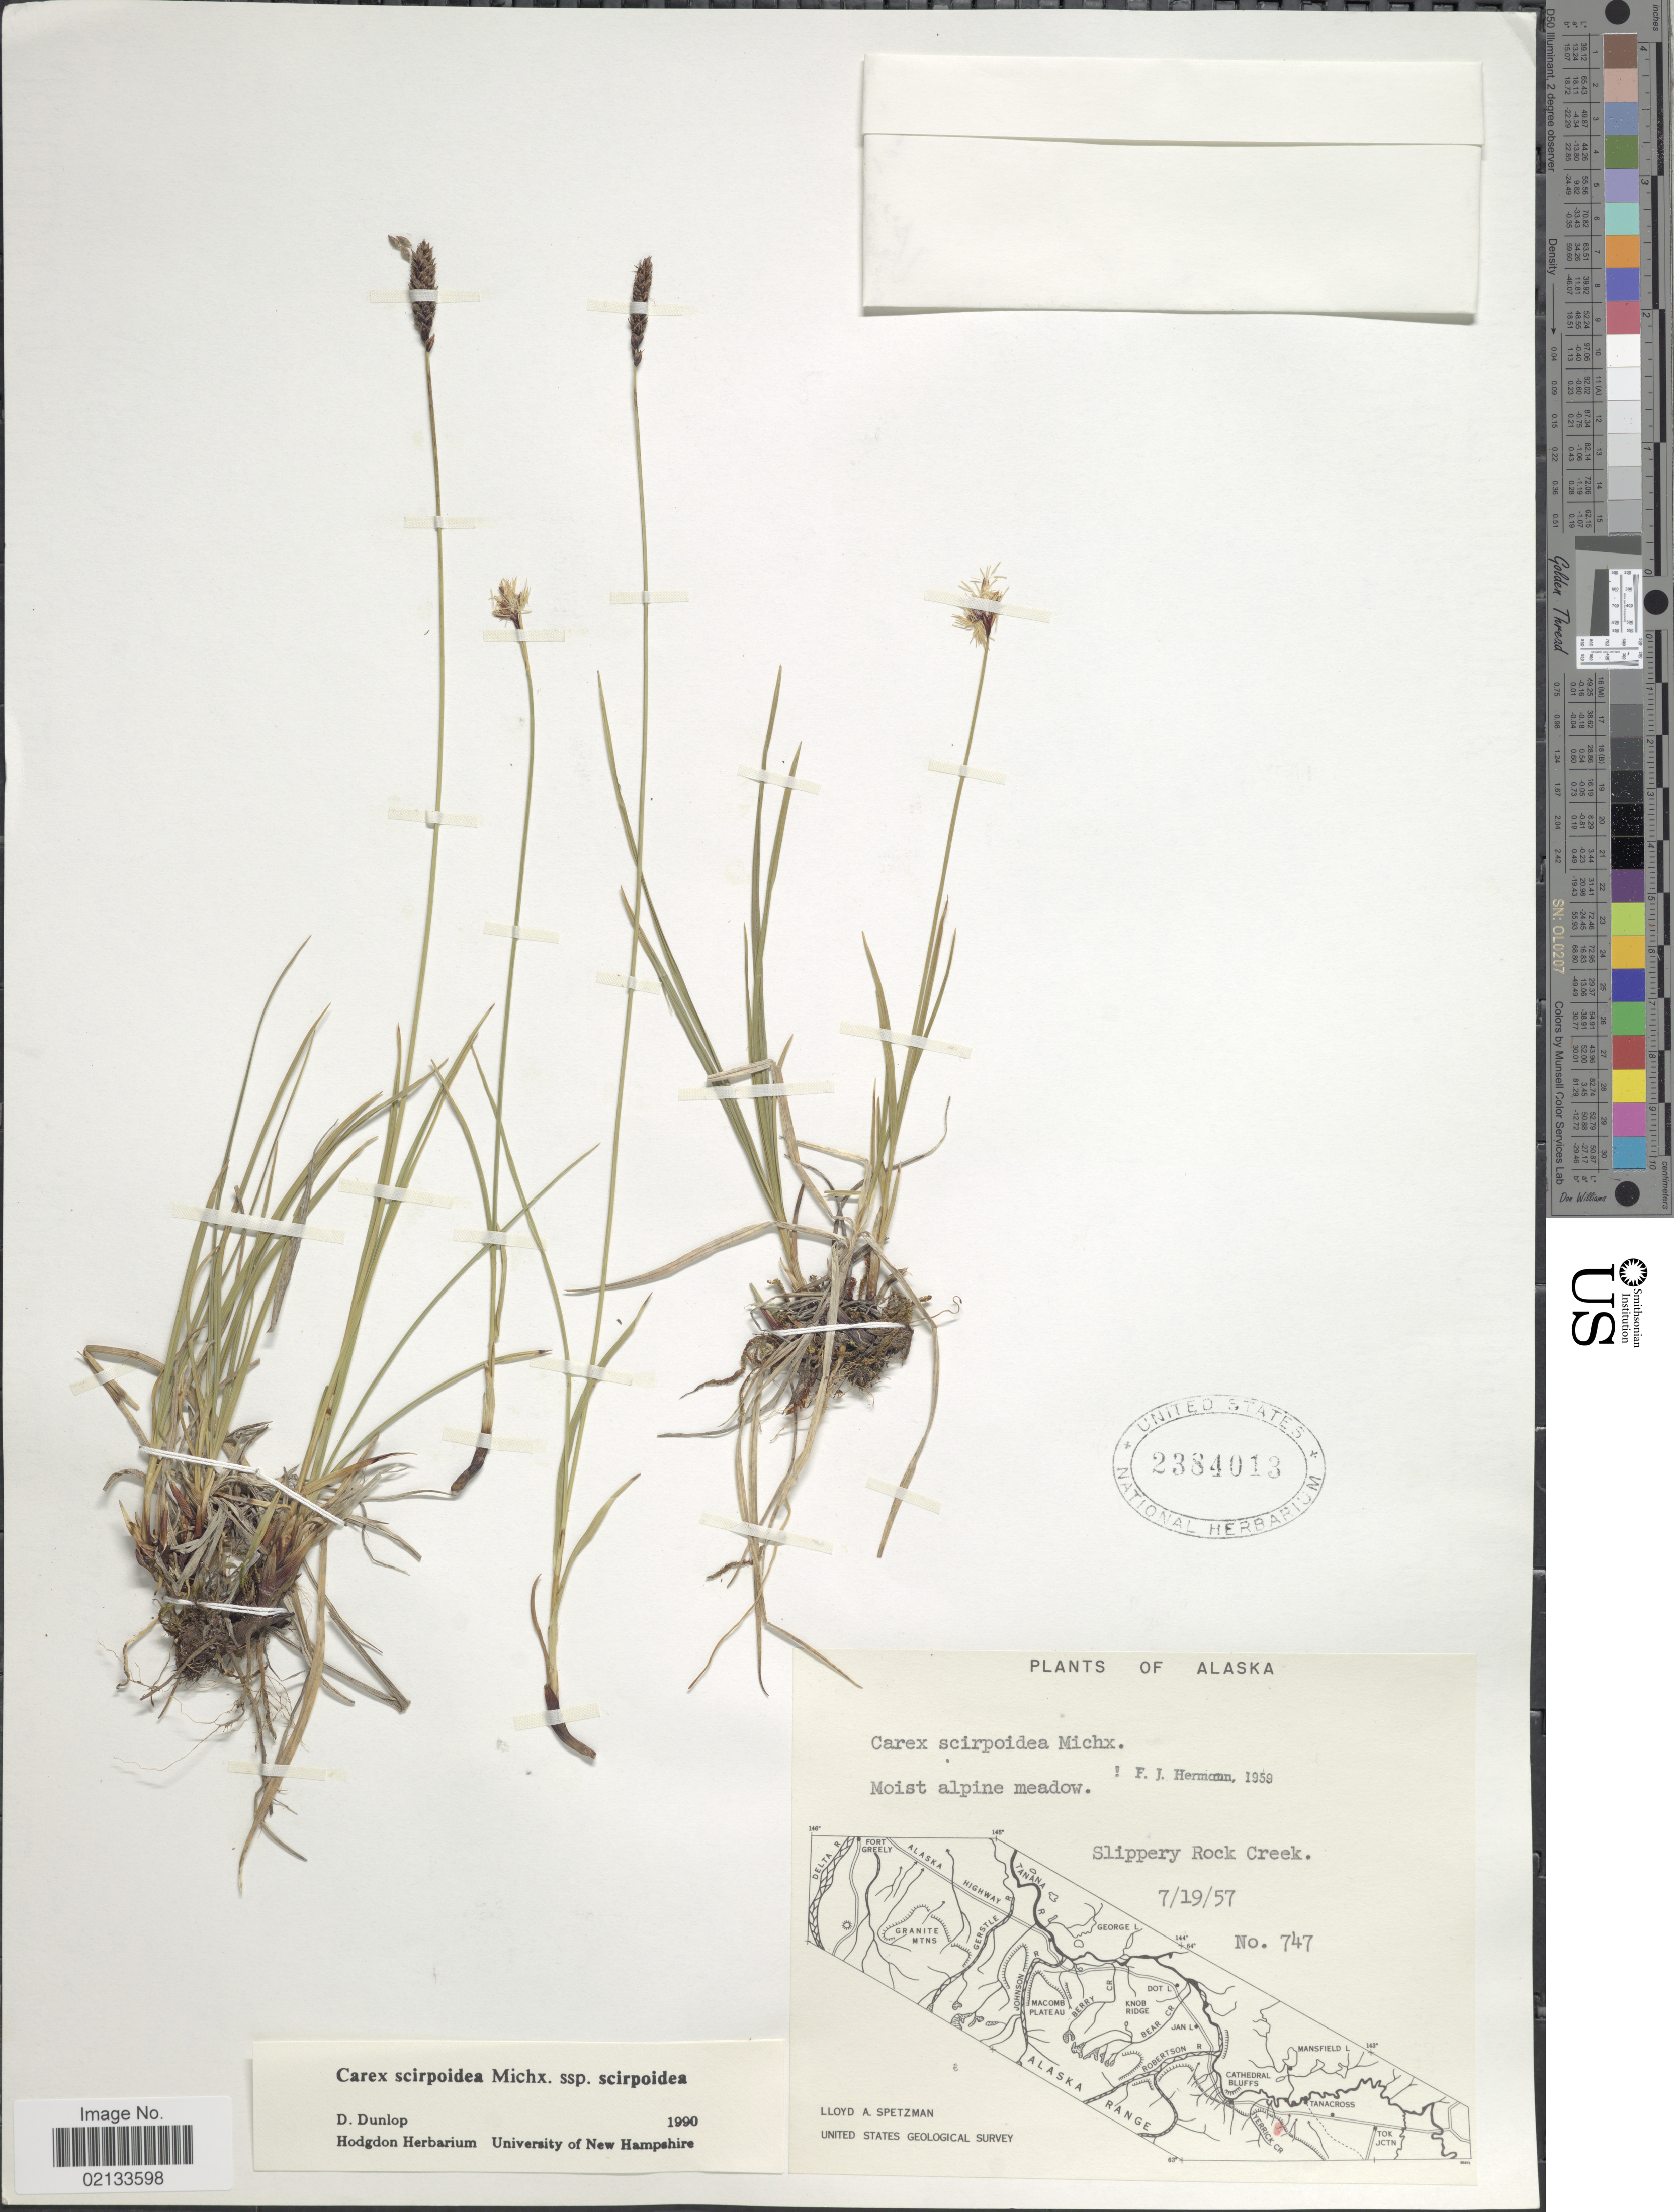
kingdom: Plantae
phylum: Tracheophyta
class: Liliopsida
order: Poales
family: Cyperaceae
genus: Carex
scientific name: Carex scirpoidea subsp. scirpoidea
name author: Michx.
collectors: L. Spetzman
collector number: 747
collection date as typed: Transcribed d/m/y: 19/7/57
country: United States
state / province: Alaska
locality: Moist alpine meadow, Slippery Rock Creek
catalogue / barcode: US 2384013